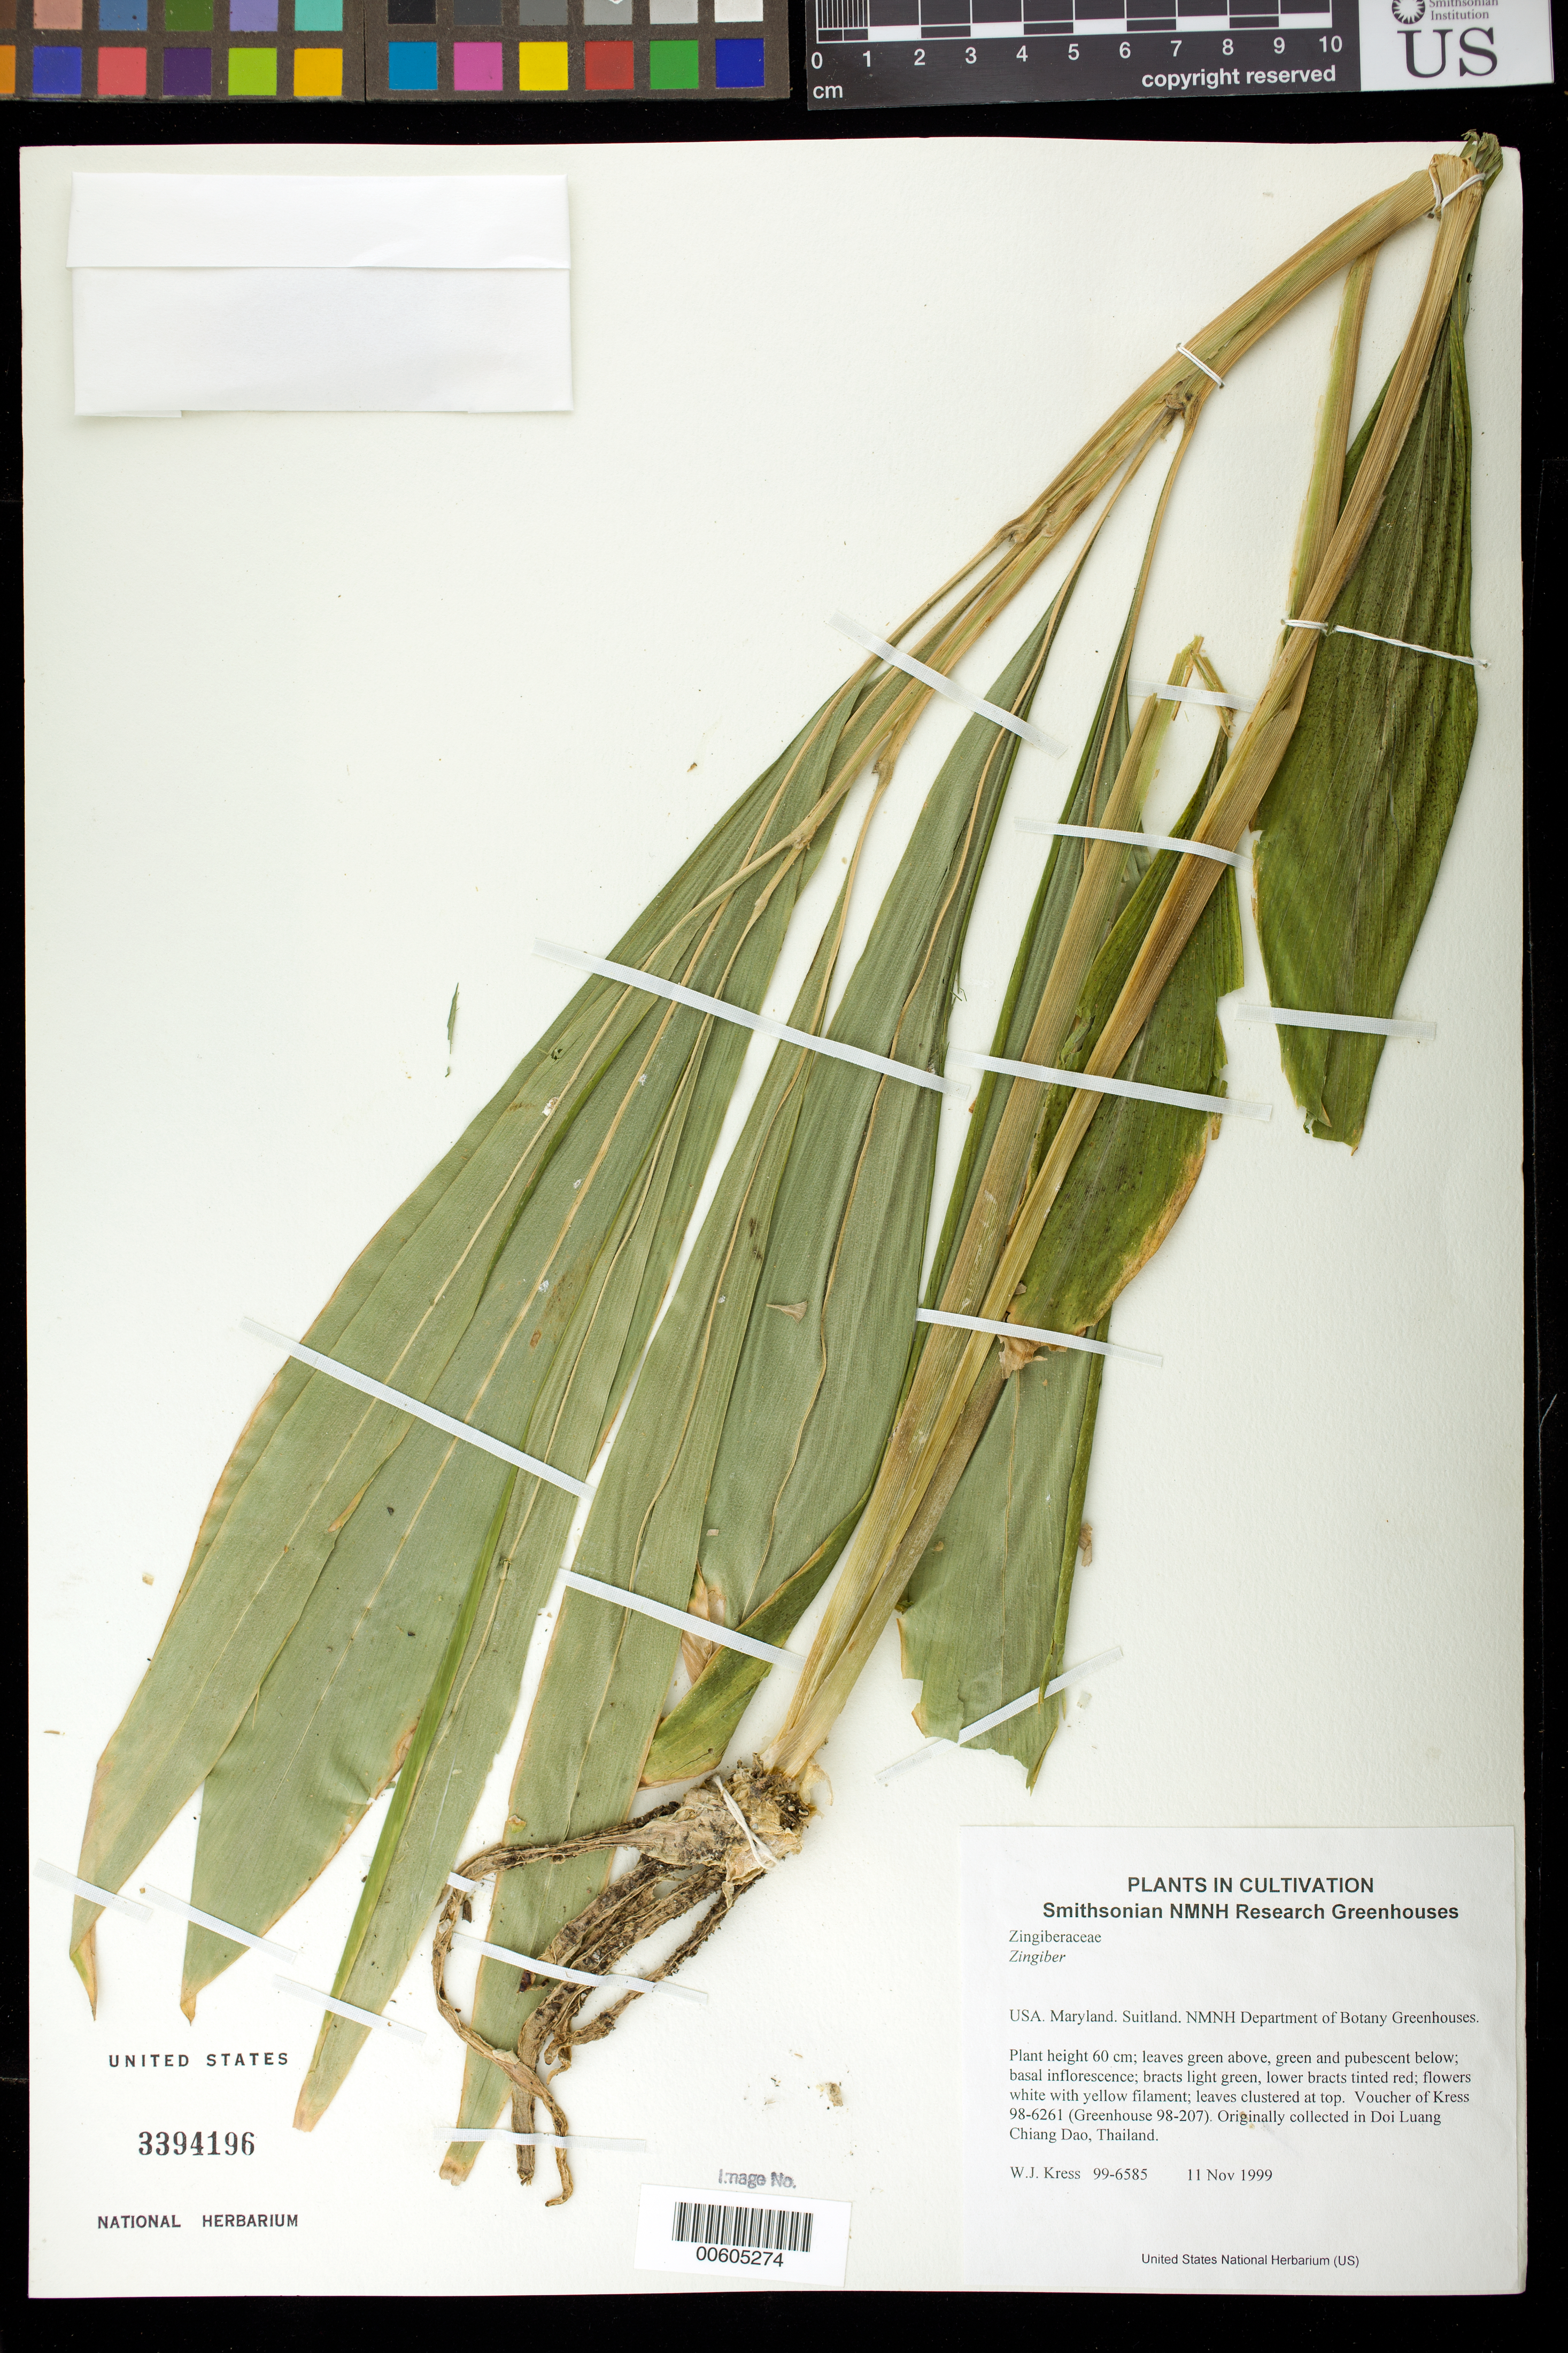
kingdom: Plantae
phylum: Tracheophyta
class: Liliopsida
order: Zingiberales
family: Zingiberaceae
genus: Zingiber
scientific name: Zingiber sp.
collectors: W. J. Kress & M. Bordelon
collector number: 99-6585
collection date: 1999-11-11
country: United States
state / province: Maryland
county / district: Prince George's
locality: NMNH Botany Research Greenhouses. Suitland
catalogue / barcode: US 3394196